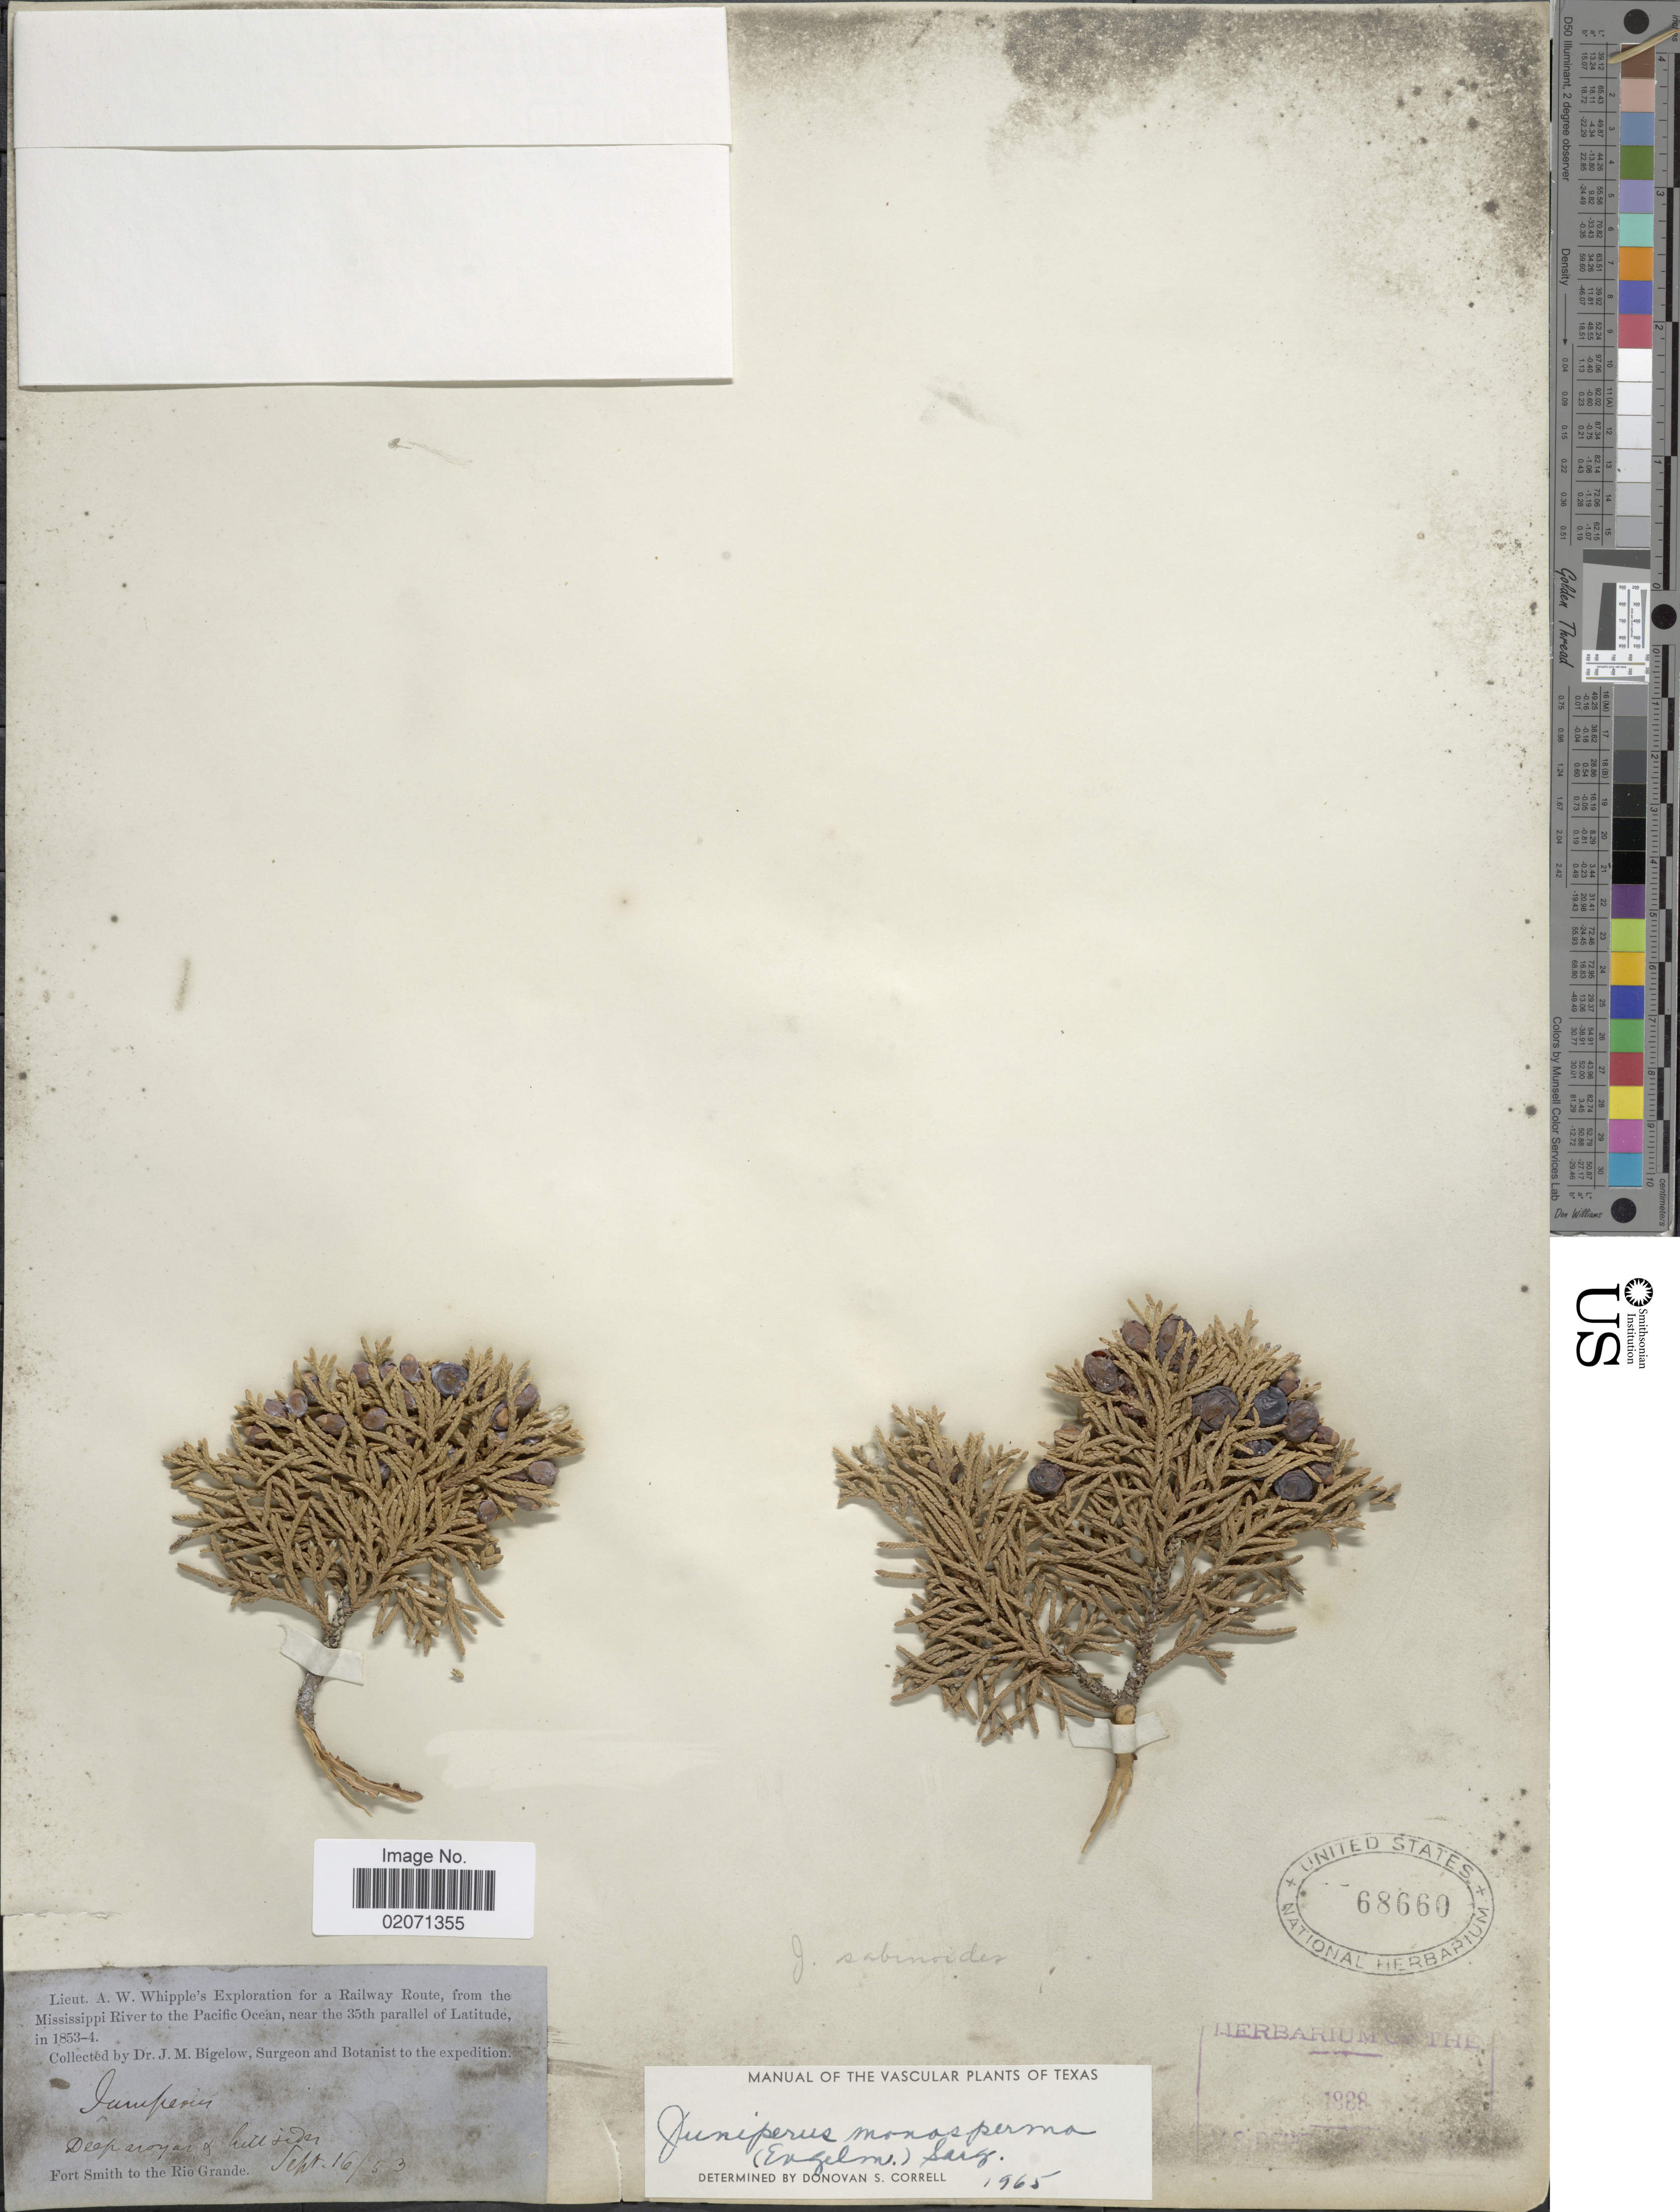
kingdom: Plantae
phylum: Tracheophyta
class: Pinopsida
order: Pinales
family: Cupressaceae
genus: Juniperus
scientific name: Juniperus monosperma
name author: (Engelm.) Sarg.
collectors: J. M. Bigelow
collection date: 1853-09-16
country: United States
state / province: Texas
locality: From the Mississippi River to the Pacific Ocean. Deep aroyas & hillsides. Fort Smith to Rio Grande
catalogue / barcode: US 68660